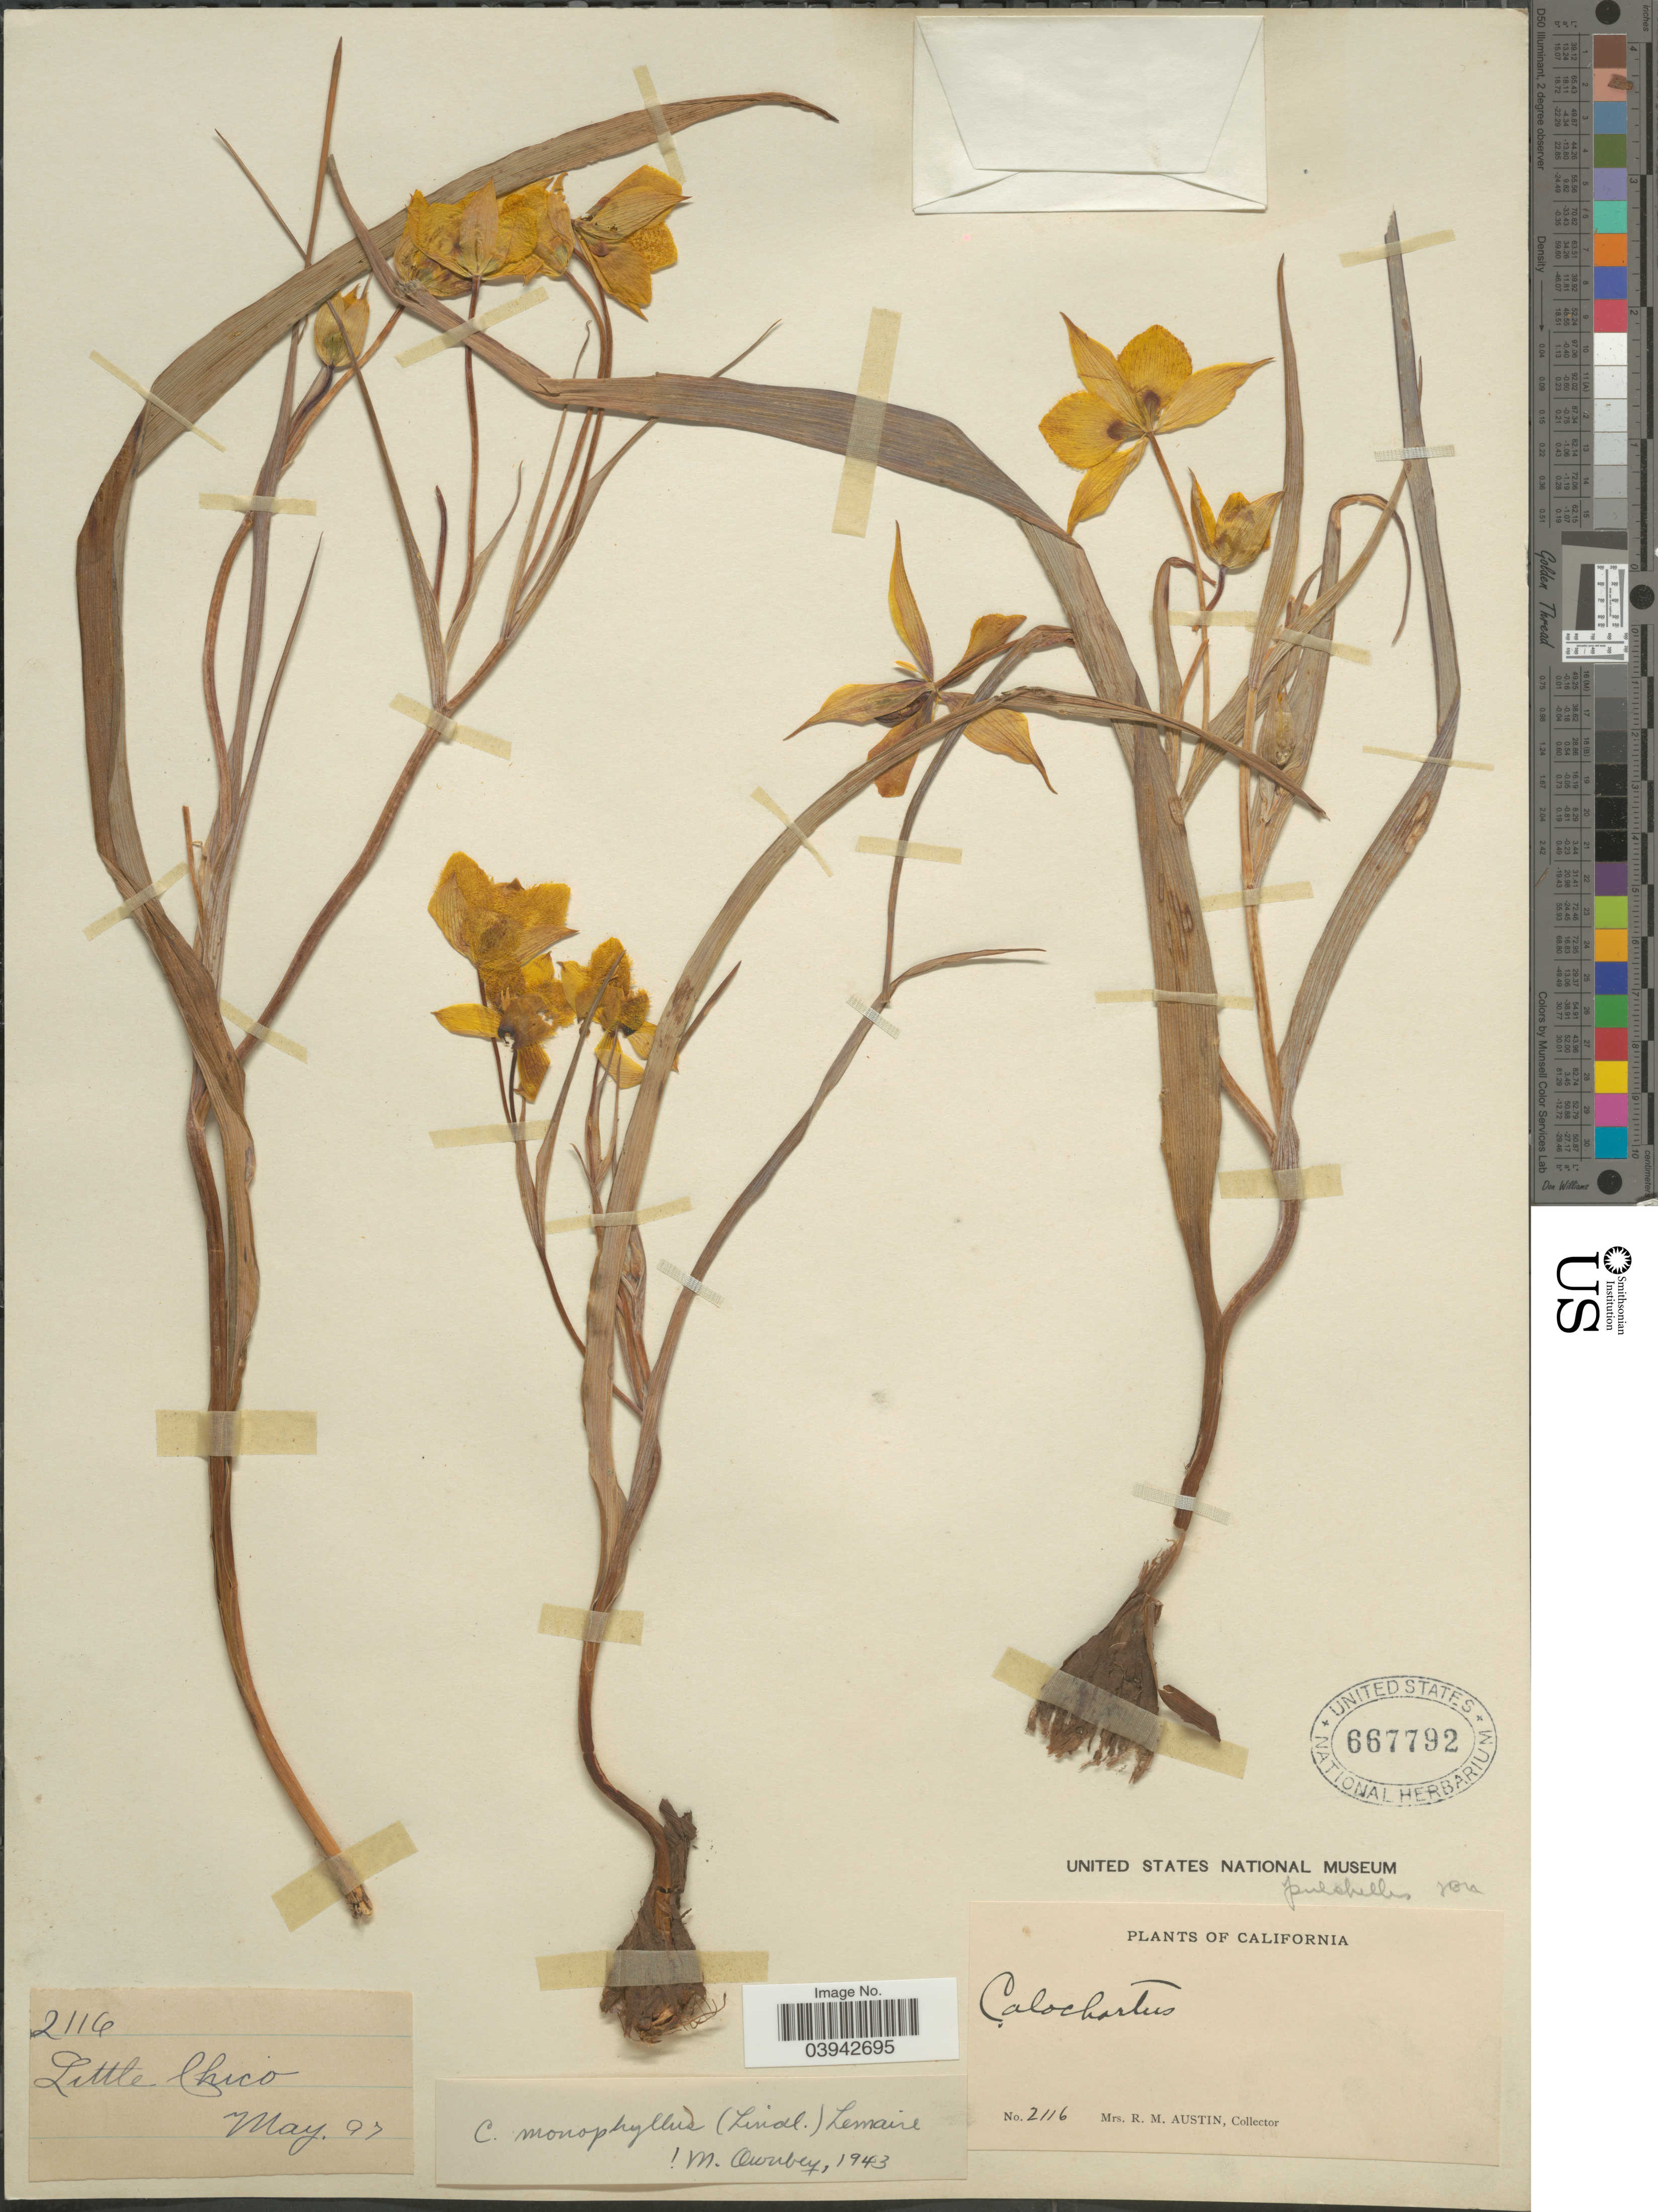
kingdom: Plantae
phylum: Tracheophyta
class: Liliopsida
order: Liliales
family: Liliaceae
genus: Calochortus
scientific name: Calochortus monophyllus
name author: (Lindl.) Lem.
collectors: R. Austin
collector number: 2116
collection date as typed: Transcribed d/m/y: /5/97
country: United States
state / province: California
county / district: Butte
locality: Little Chico.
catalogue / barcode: US 667792